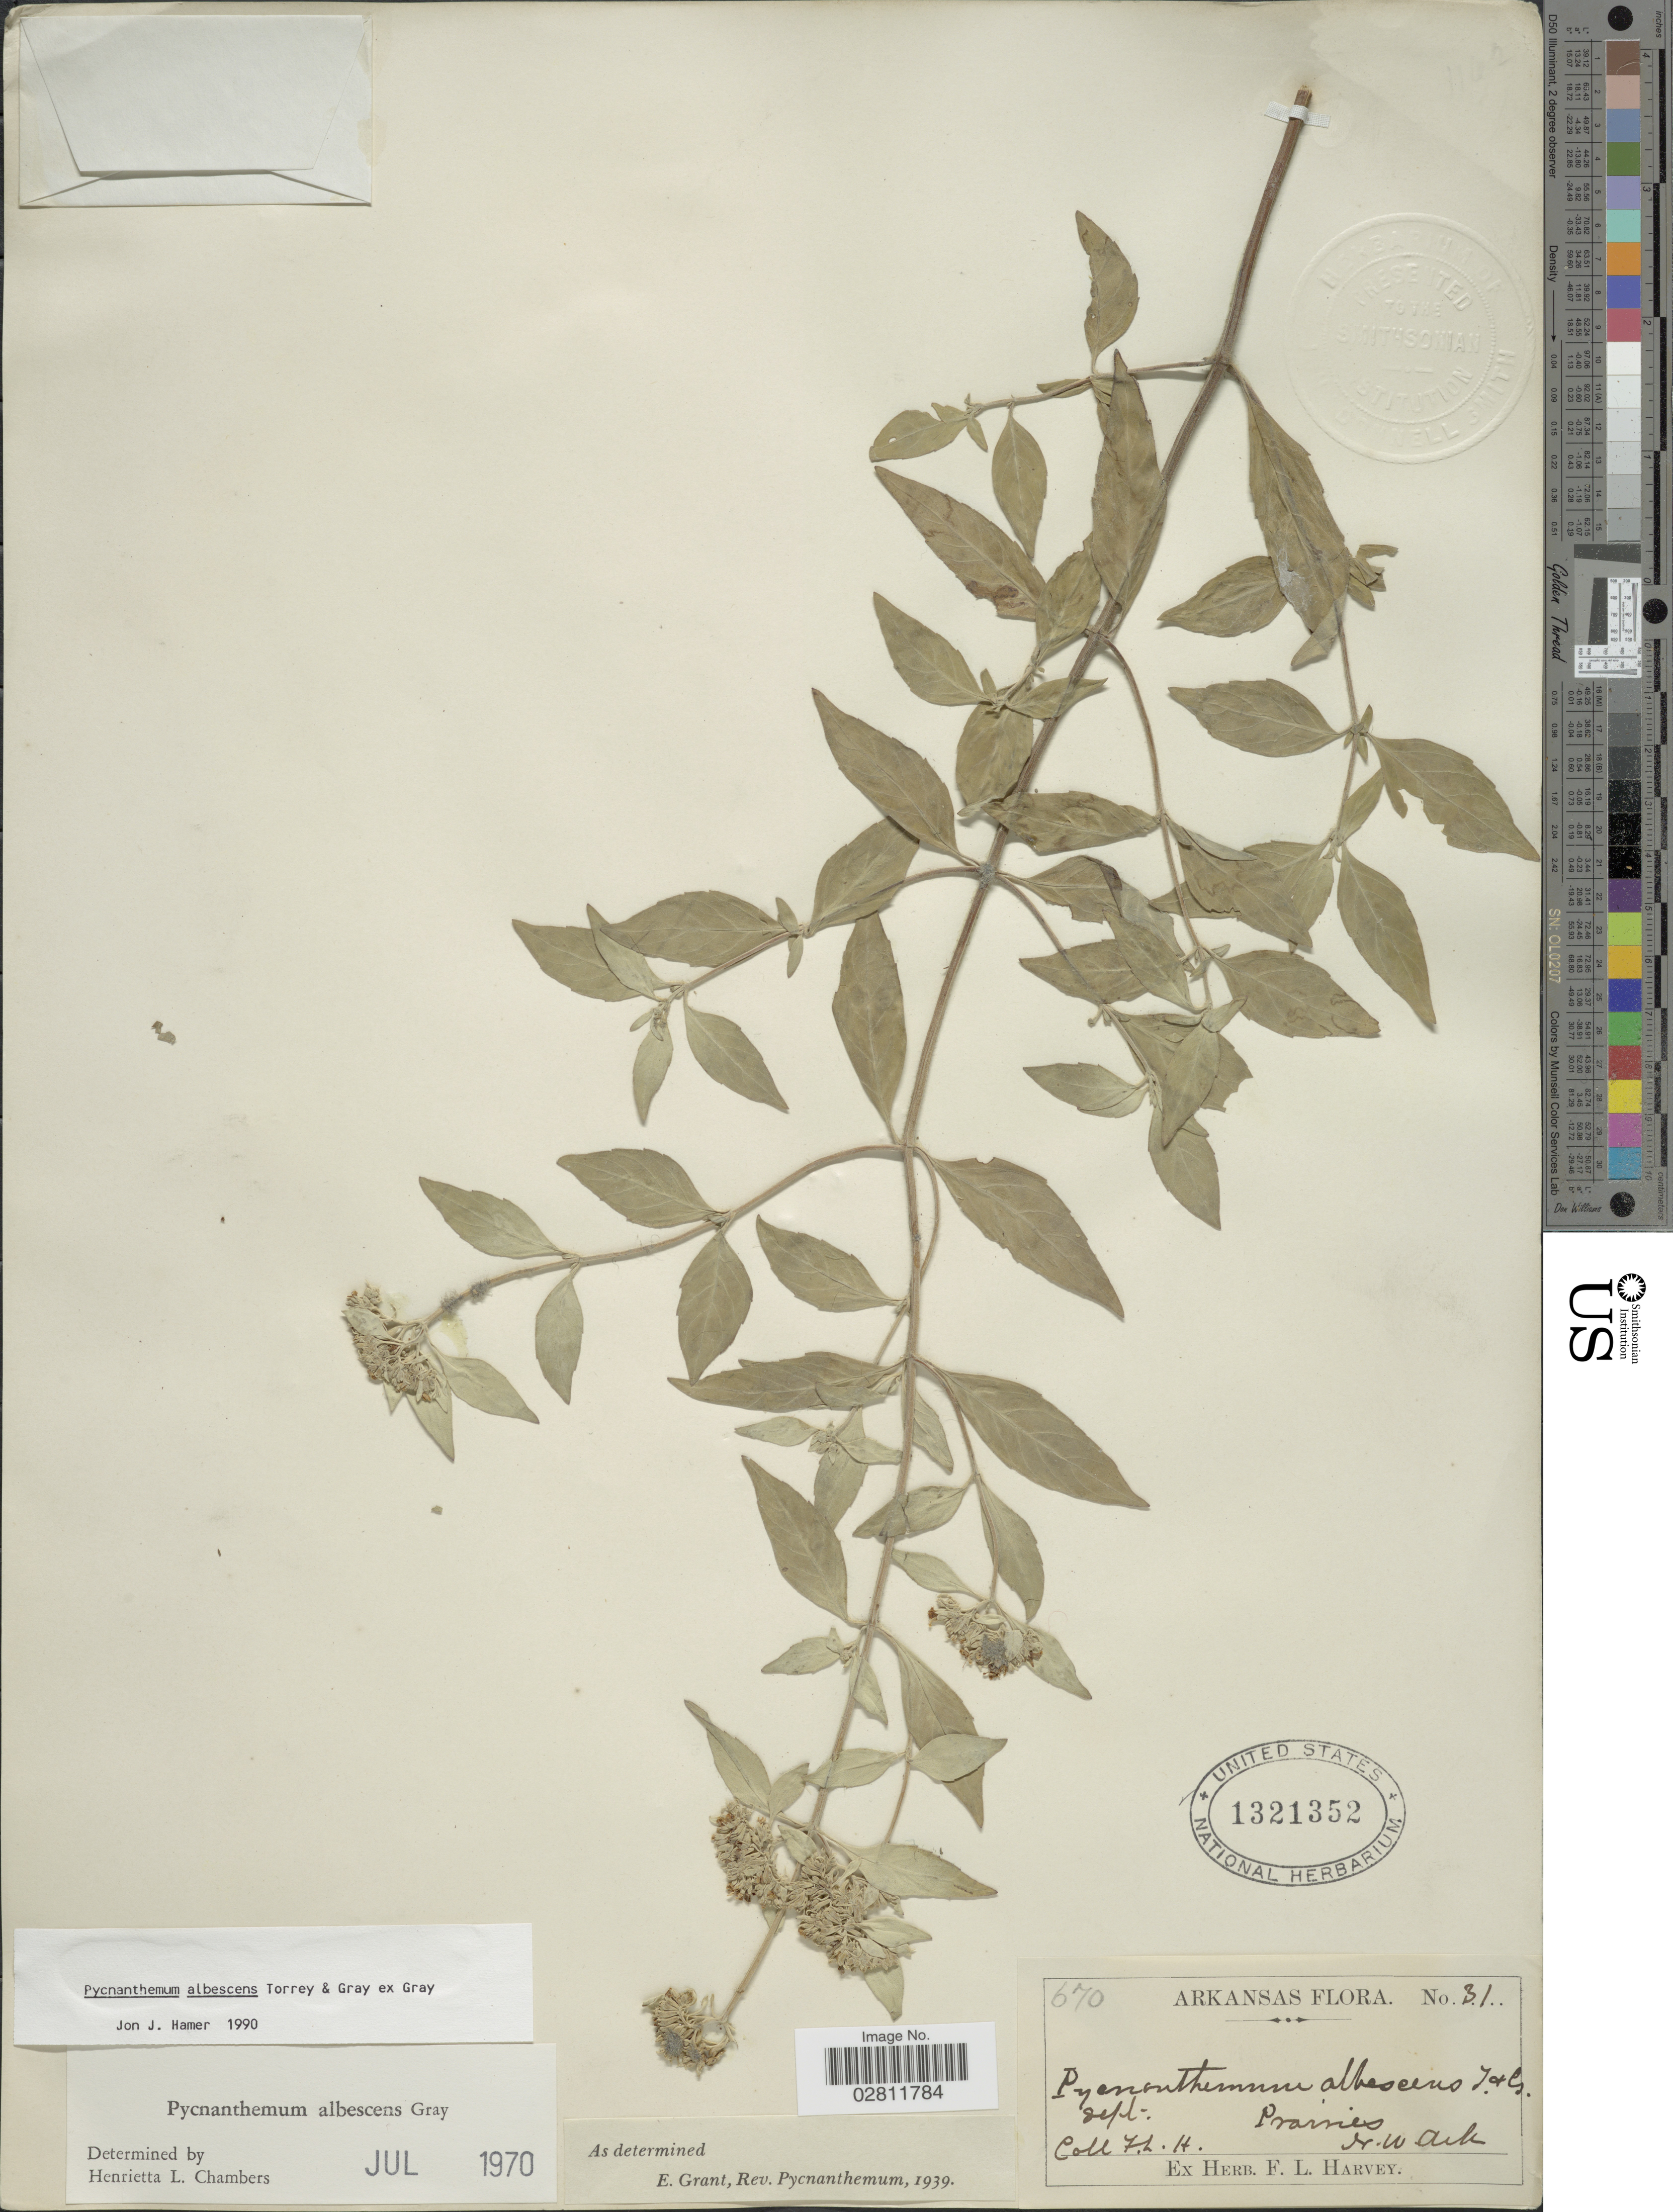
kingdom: Plantae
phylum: Tracheophyta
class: Magnoliopsida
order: Lamiales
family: Lamiaceae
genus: Pycnanthemum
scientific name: Pycnanthemum albescens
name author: Torr. & A. Gray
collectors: F. L. Harvey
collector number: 31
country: United States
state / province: Arkansas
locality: N.W. Ark.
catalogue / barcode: US 1321352